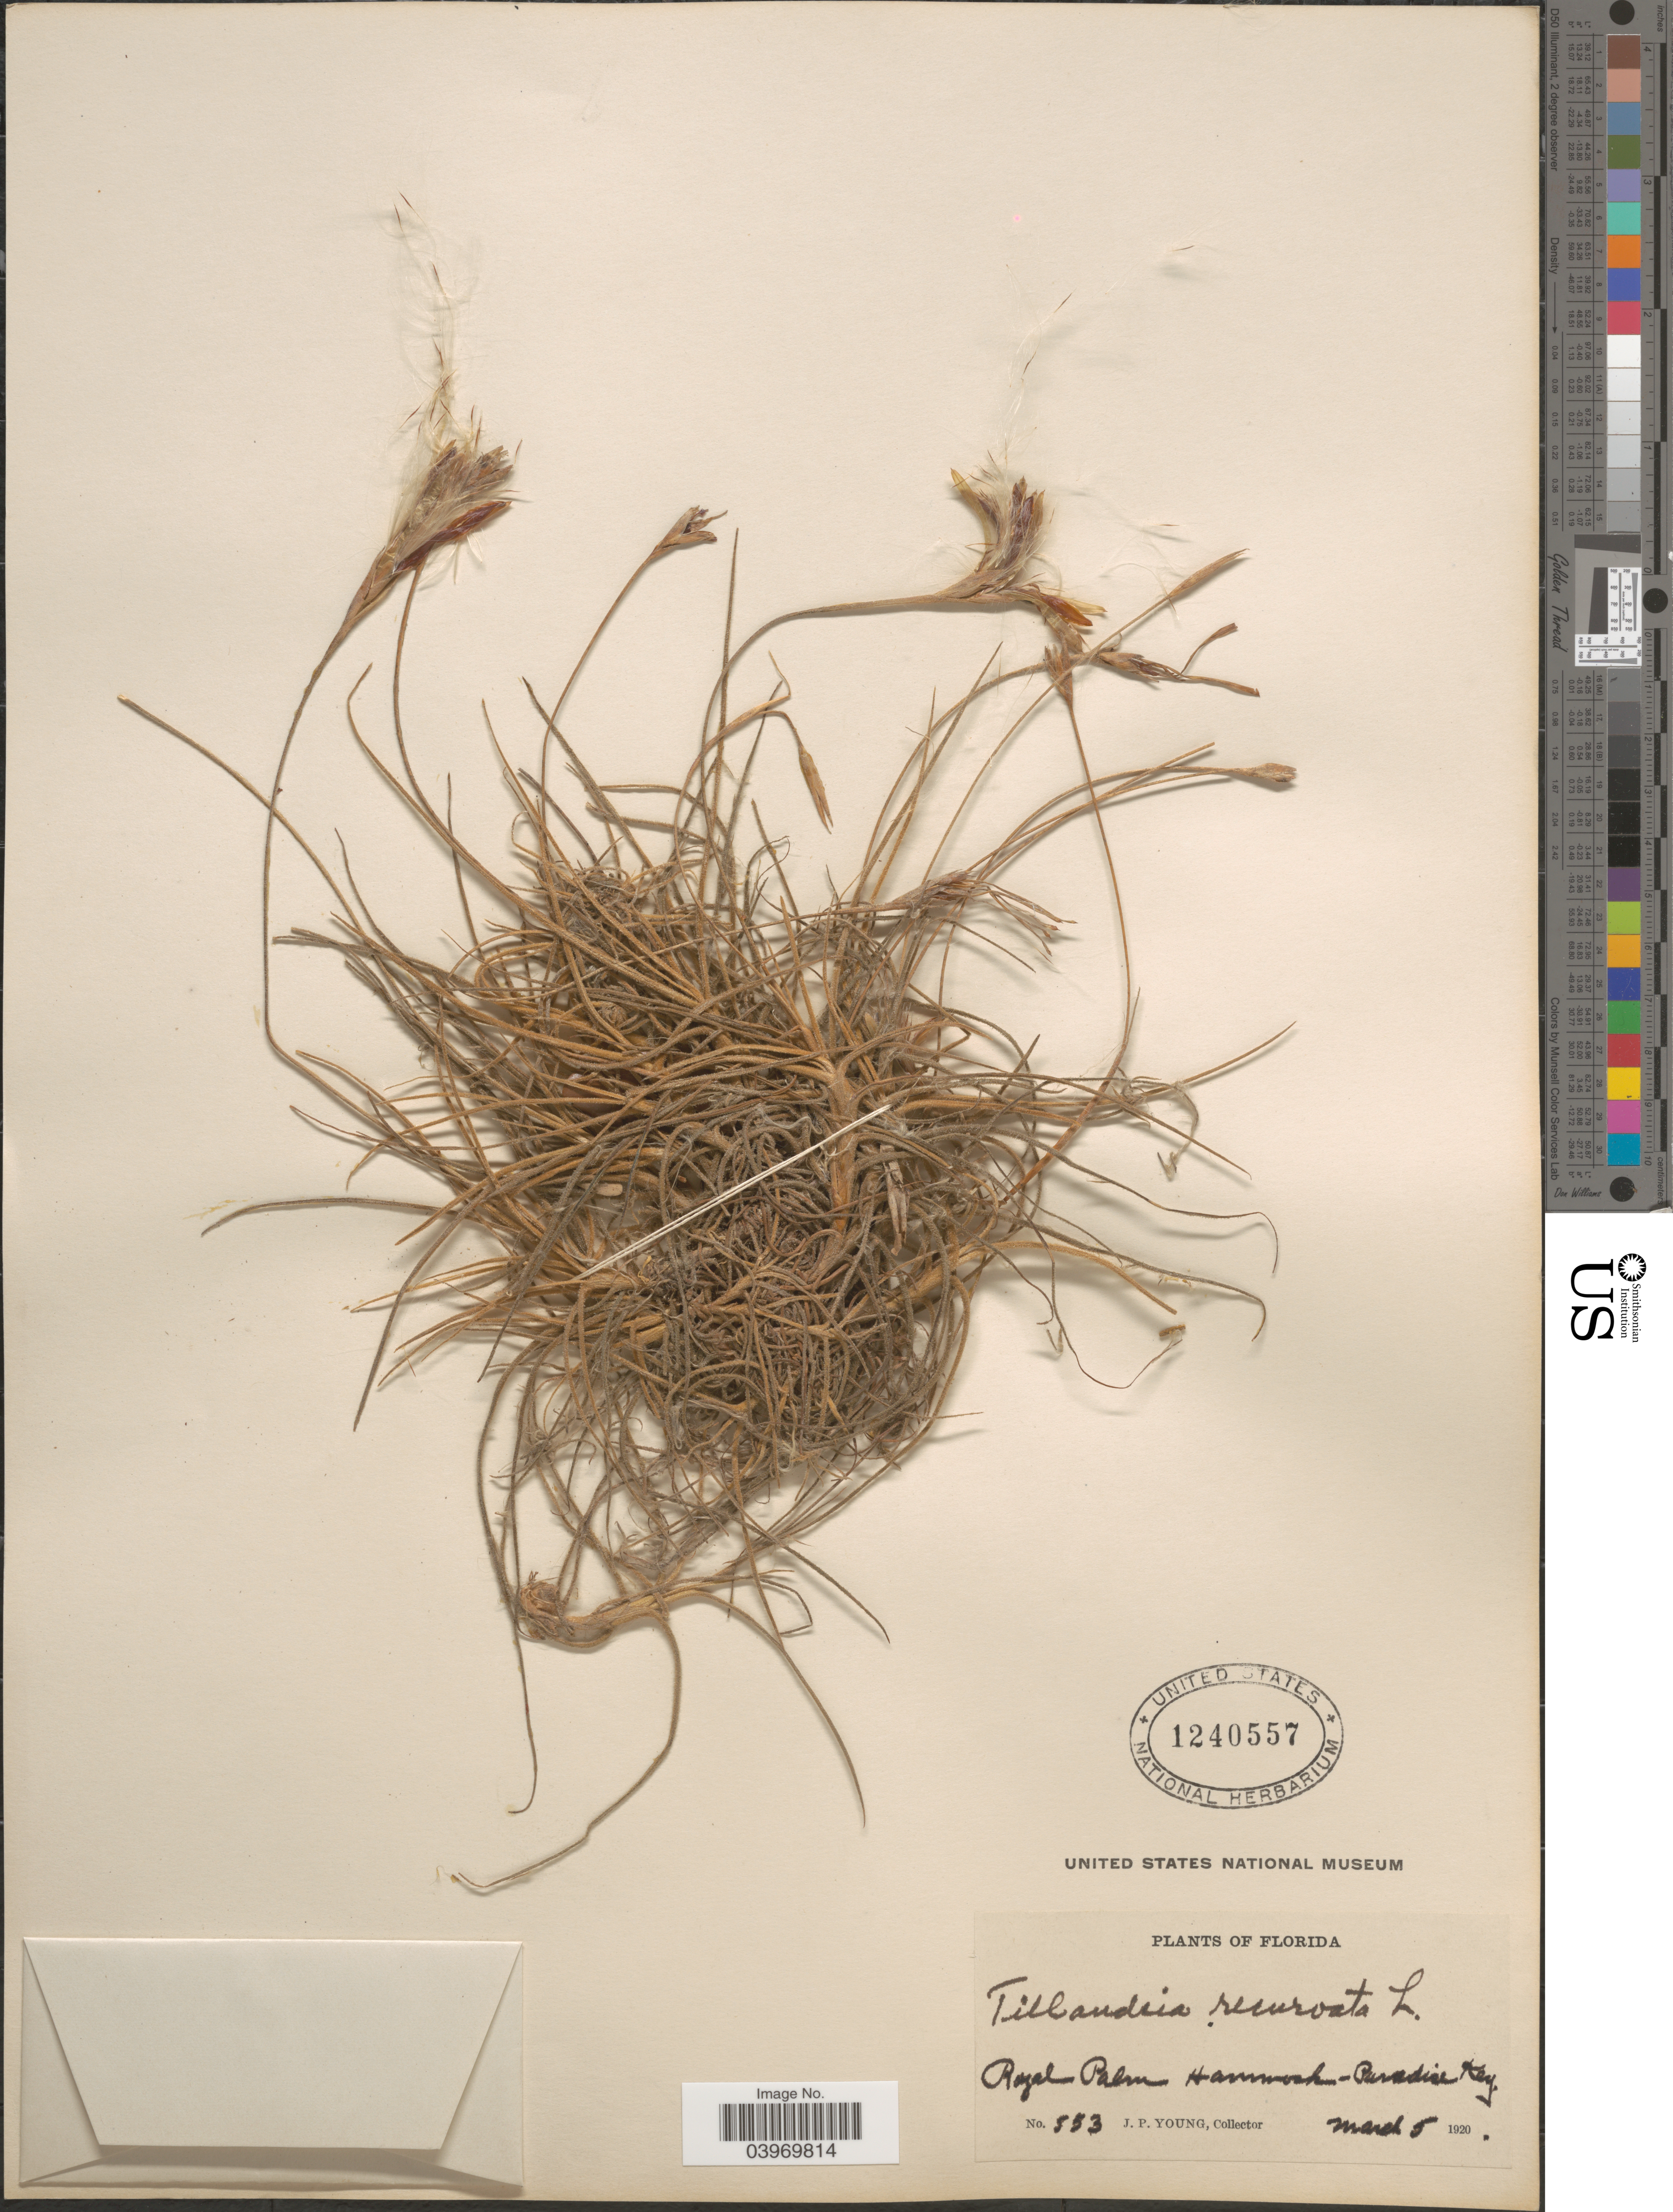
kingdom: Plantae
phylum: Tracheophyta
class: Liliopsida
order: Poales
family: Bromeliaceae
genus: Tillandsia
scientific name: Tillandsia recurvata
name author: L.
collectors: J. P. Young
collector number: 553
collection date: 1920-03-05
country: United States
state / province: Florida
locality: Royal Palm Hammock - Paradise Key.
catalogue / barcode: US 1240557